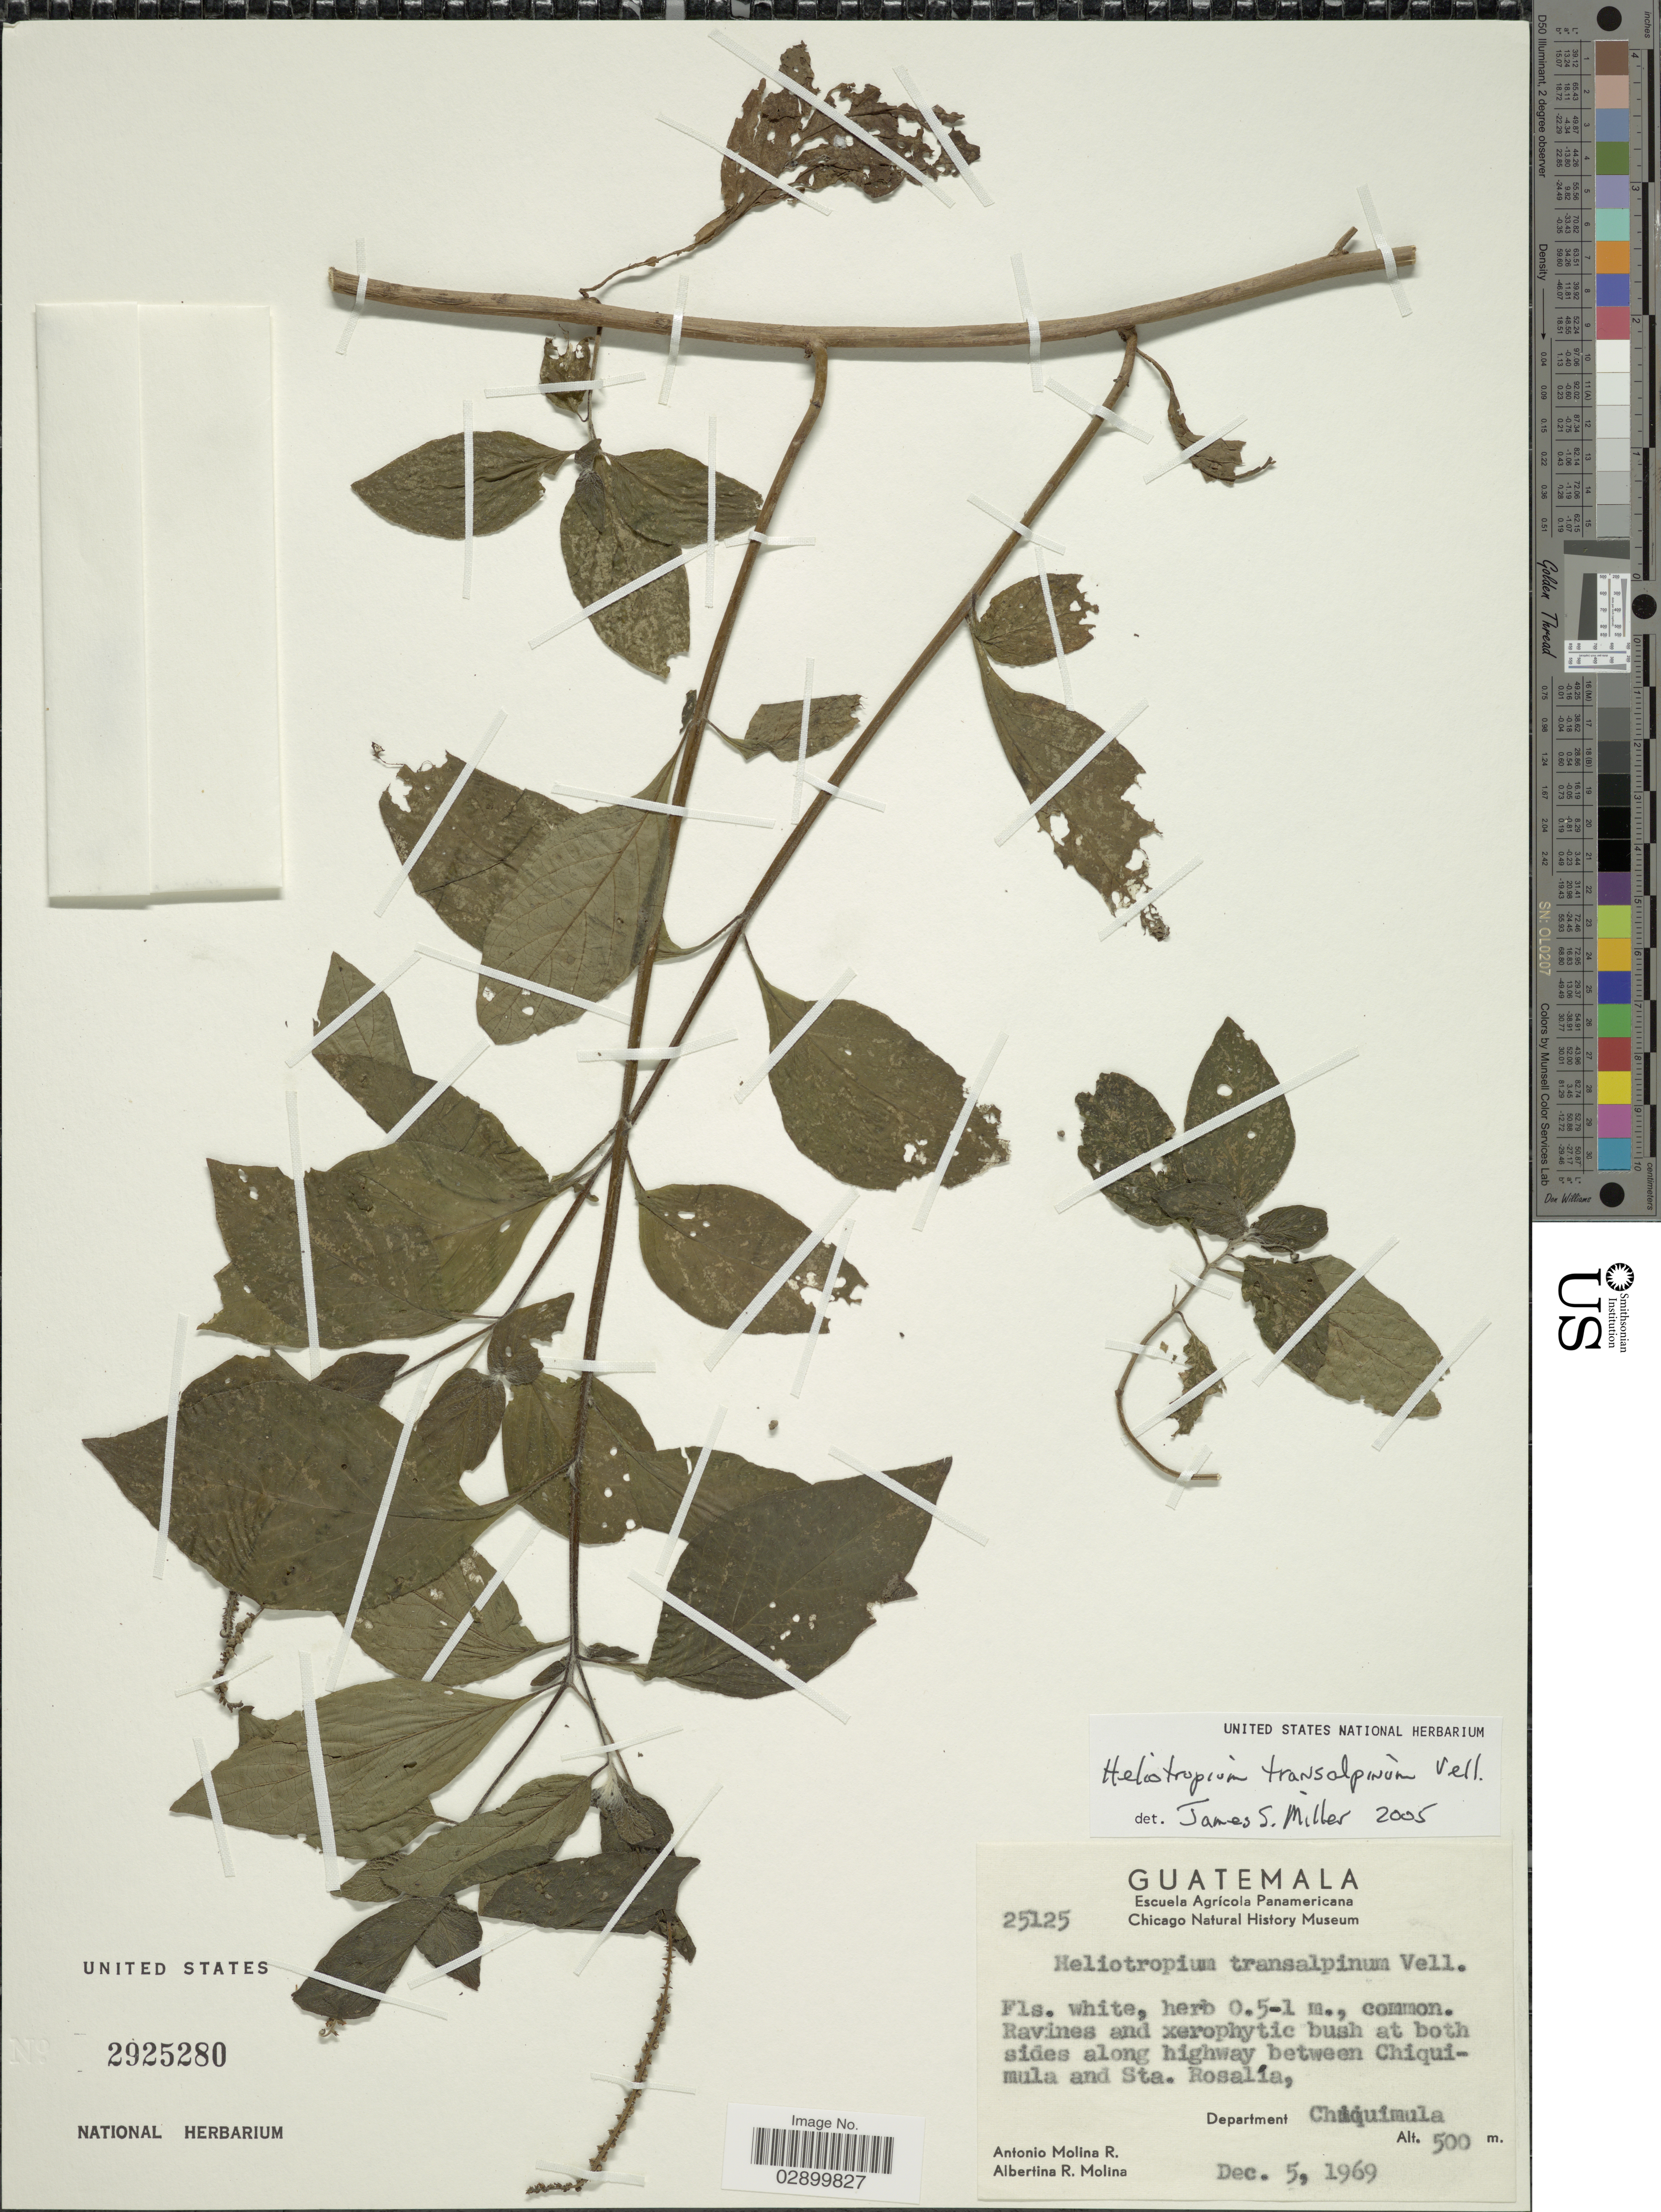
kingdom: Plantae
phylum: Tracheophyta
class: Magnoliopsida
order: Boraginales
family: Heliotropiaceae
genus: Heliotropium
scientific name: Heliotropium transalpinum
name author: Vell.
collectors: A. Molina R. & A. R. Molina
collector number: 25125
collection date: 1969-12-05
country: Guatemala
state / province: Chiquimula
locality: At both sides along highway between Chiquimula and Sta. Rosalía, Department Chiquimula.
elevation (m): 500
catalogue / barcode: US 2925280